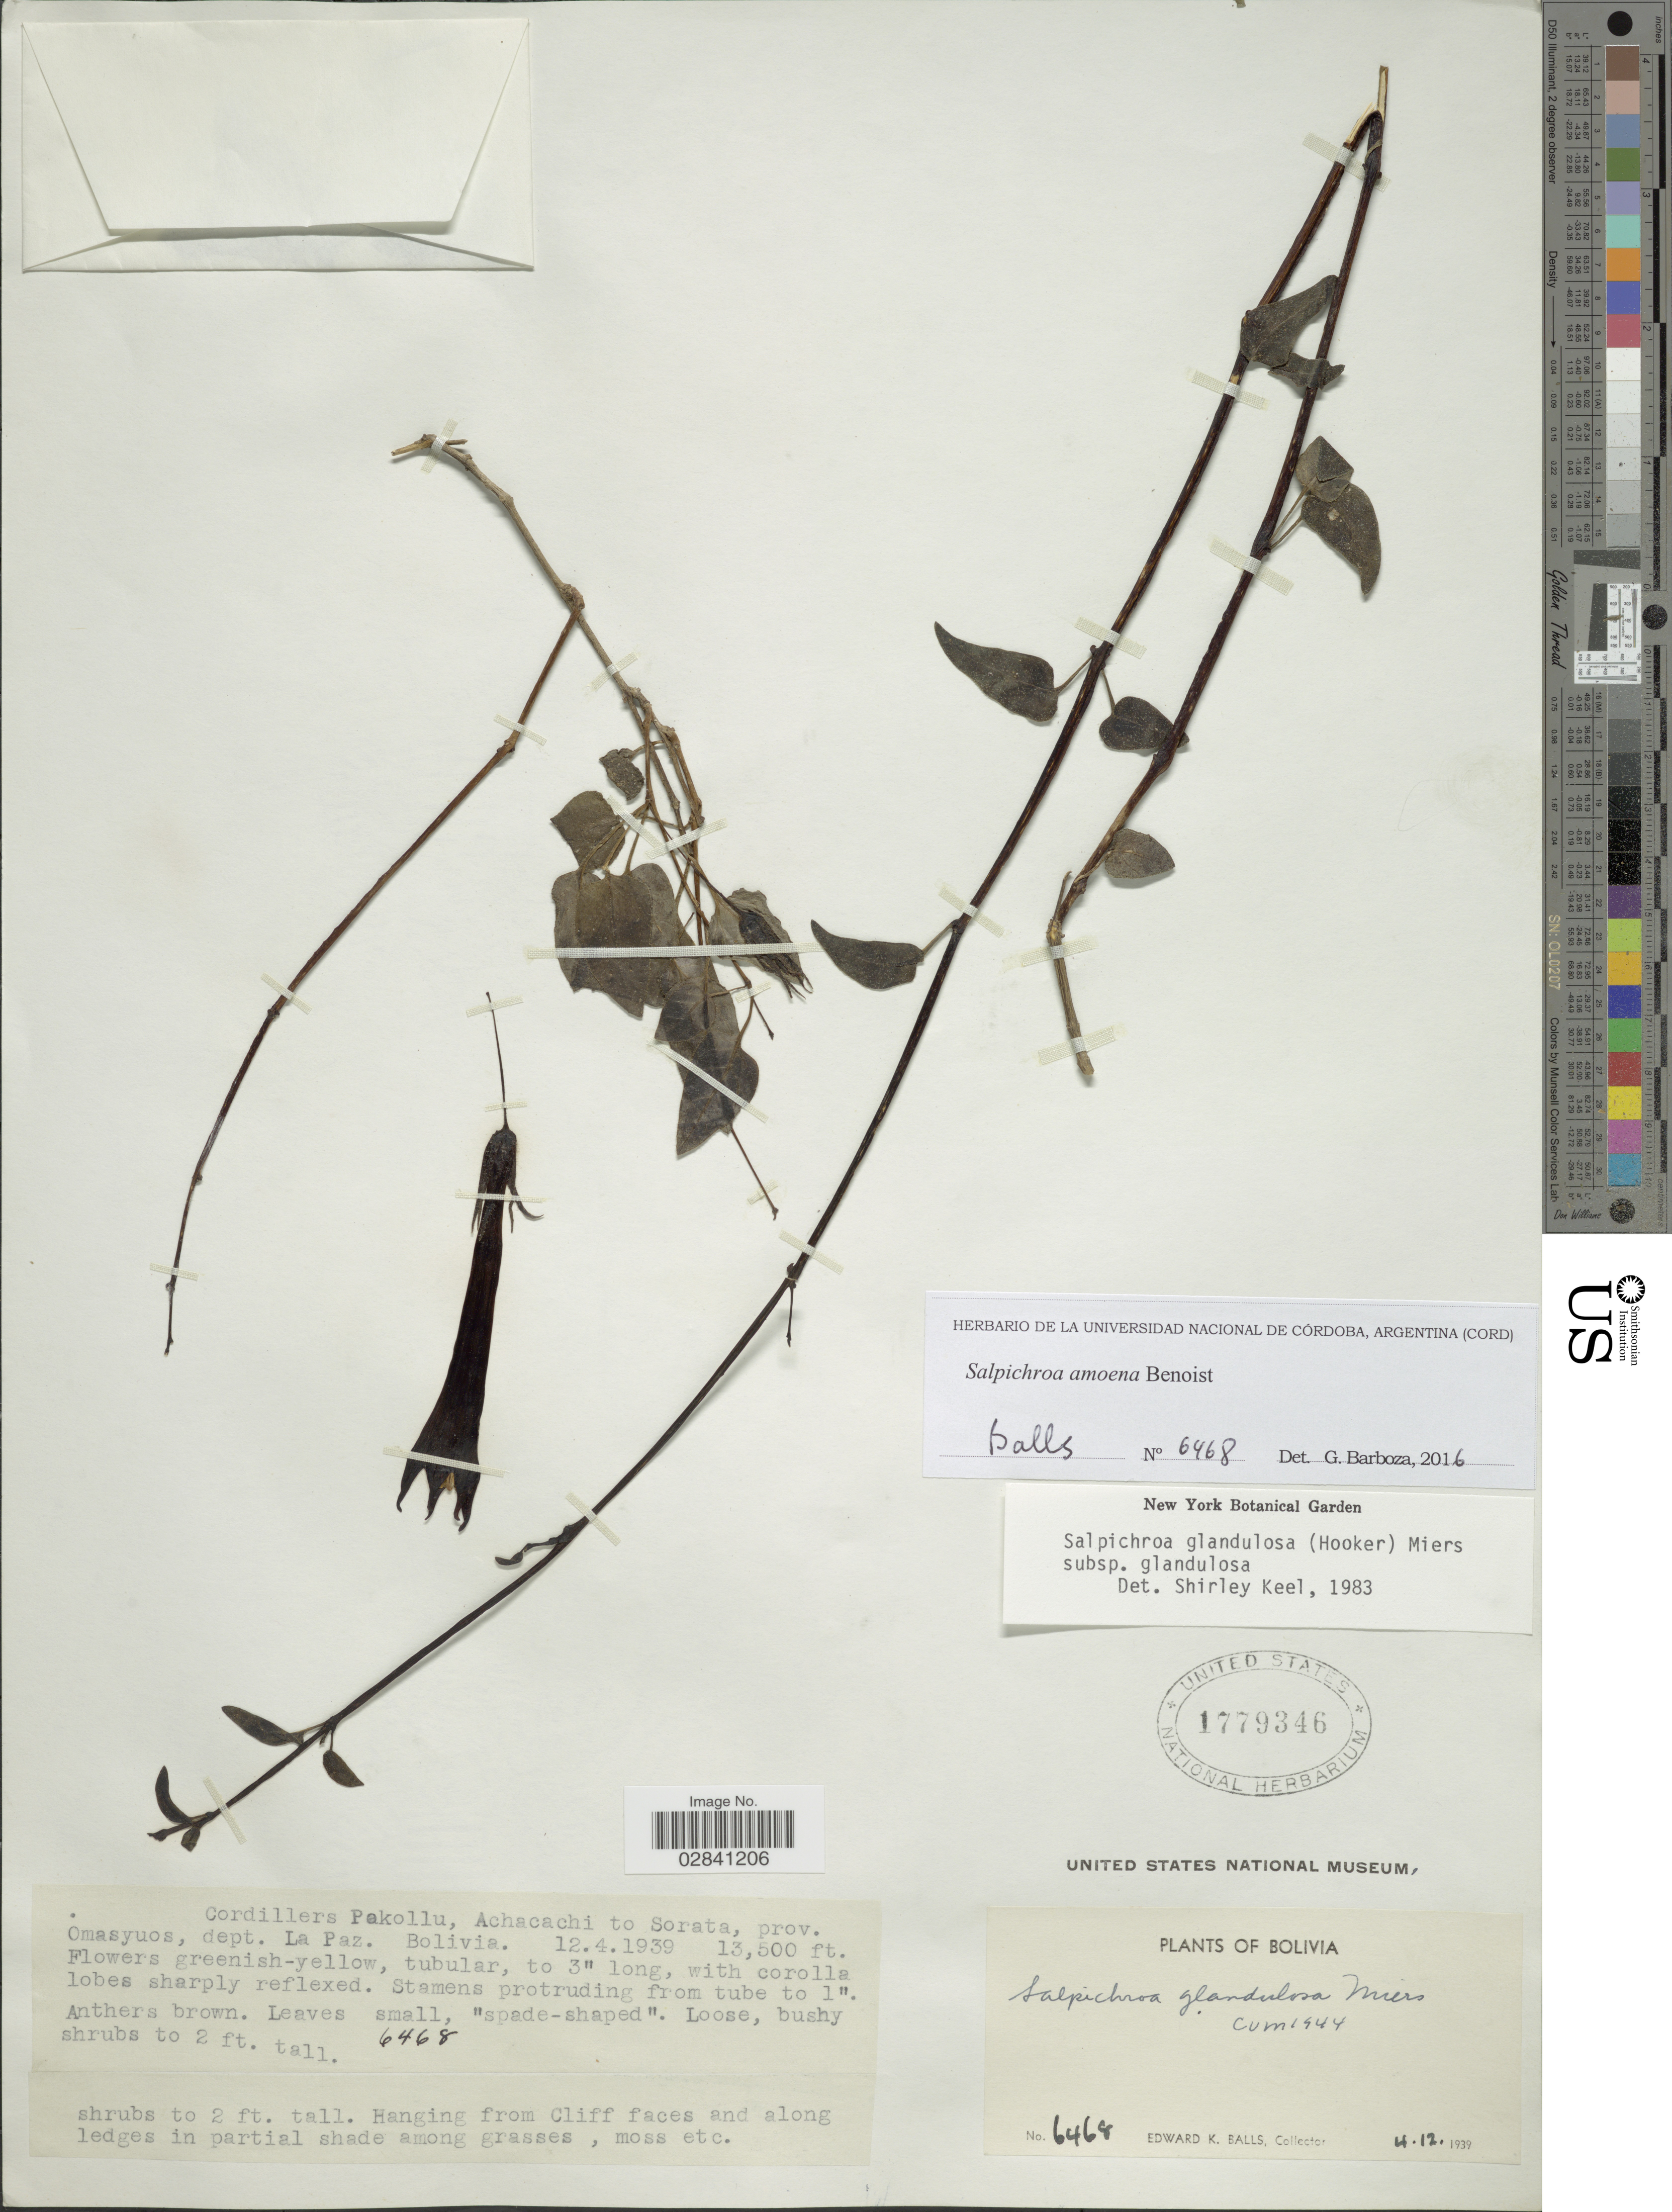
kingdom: Plantae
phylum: Tracheophyta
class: Magnoliopsida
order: Solanales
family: Solanaceae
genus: Salpichroa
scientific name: Salpichroa glandulosa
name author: (Hook.) Miers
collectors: E. K. Balls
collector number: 6468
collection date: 1939-04-12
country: Bolivia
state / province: La Paz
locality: Cordillers Pakollu, Achacachi to Sorata, prov. Omasyuos, dept. La Paz.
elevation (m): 4115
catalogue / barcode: US 1779346